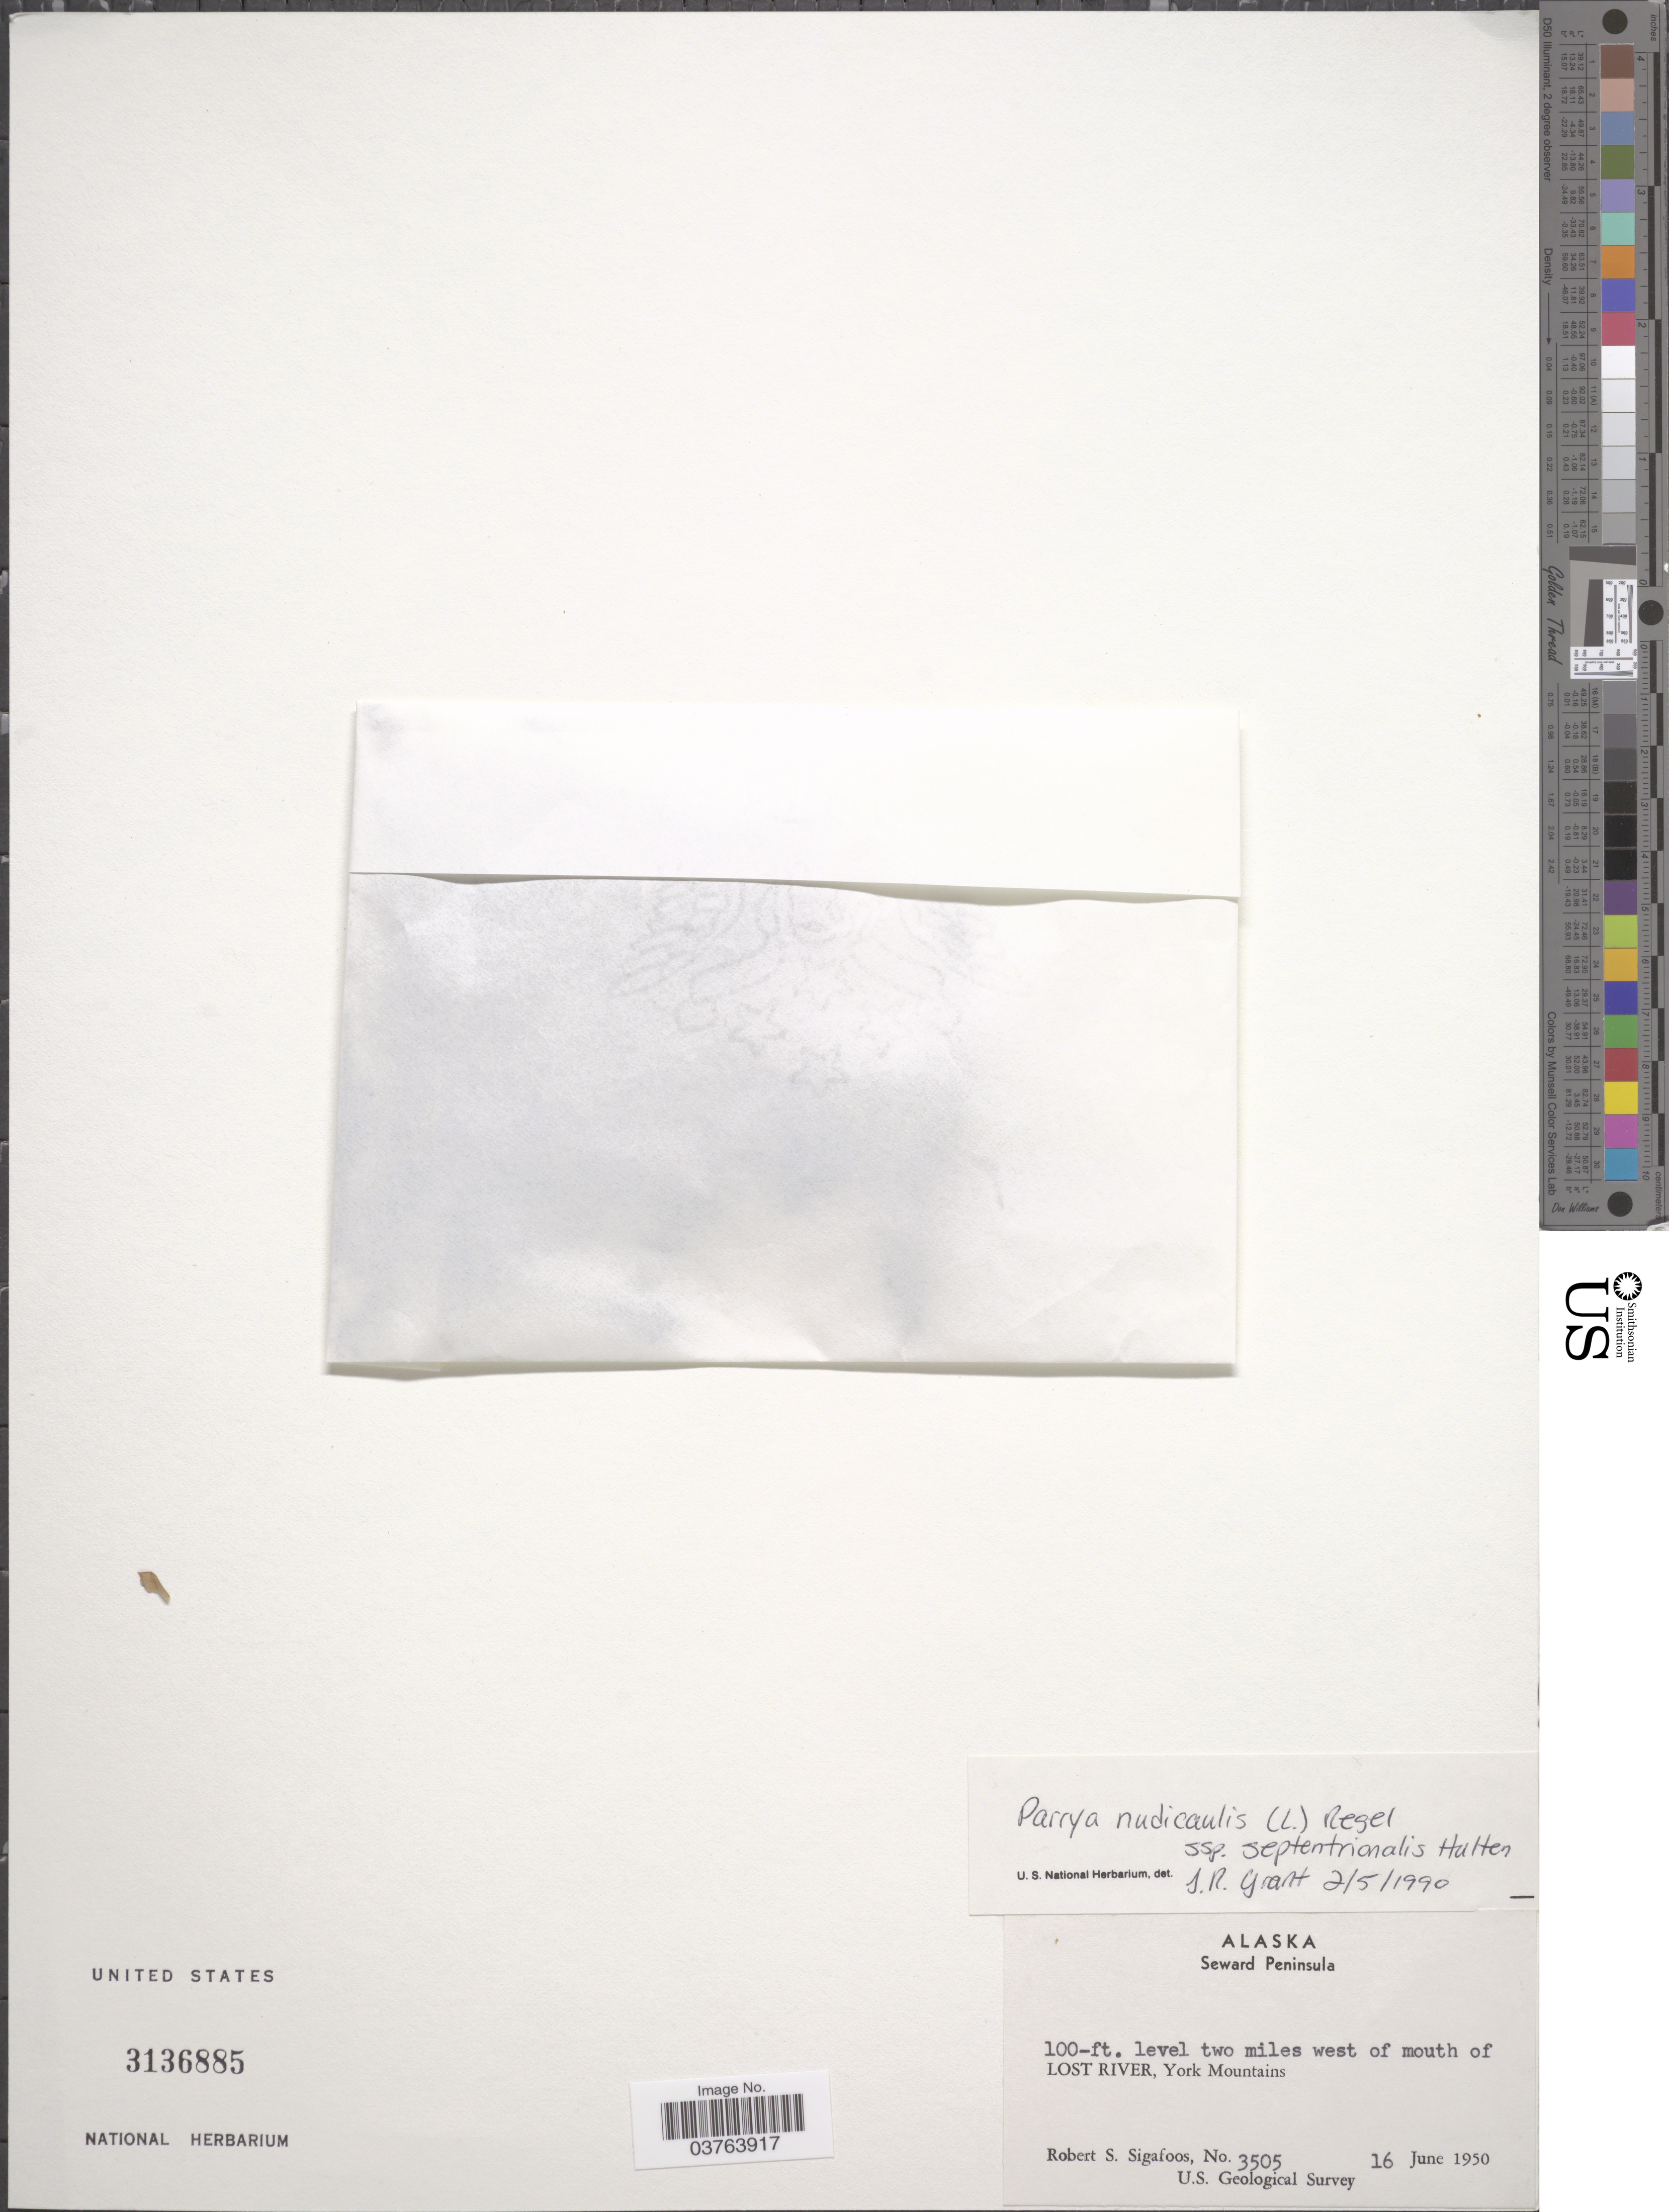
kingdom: Plantae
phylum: Tracheophyta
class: Magnoliopsida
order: Brassicales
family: Brassicaceae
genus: Parrya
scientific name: Parrya nudicaulis subsp. septentrionalis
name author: Hultén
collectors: R. Sigafoos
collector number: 3505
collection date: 1950-06-16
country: United States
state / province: Alaska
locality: Seward Peninsula. Two miles west of mouth of Lost River, York Mountains.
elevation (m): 30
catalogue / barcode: US 3136885